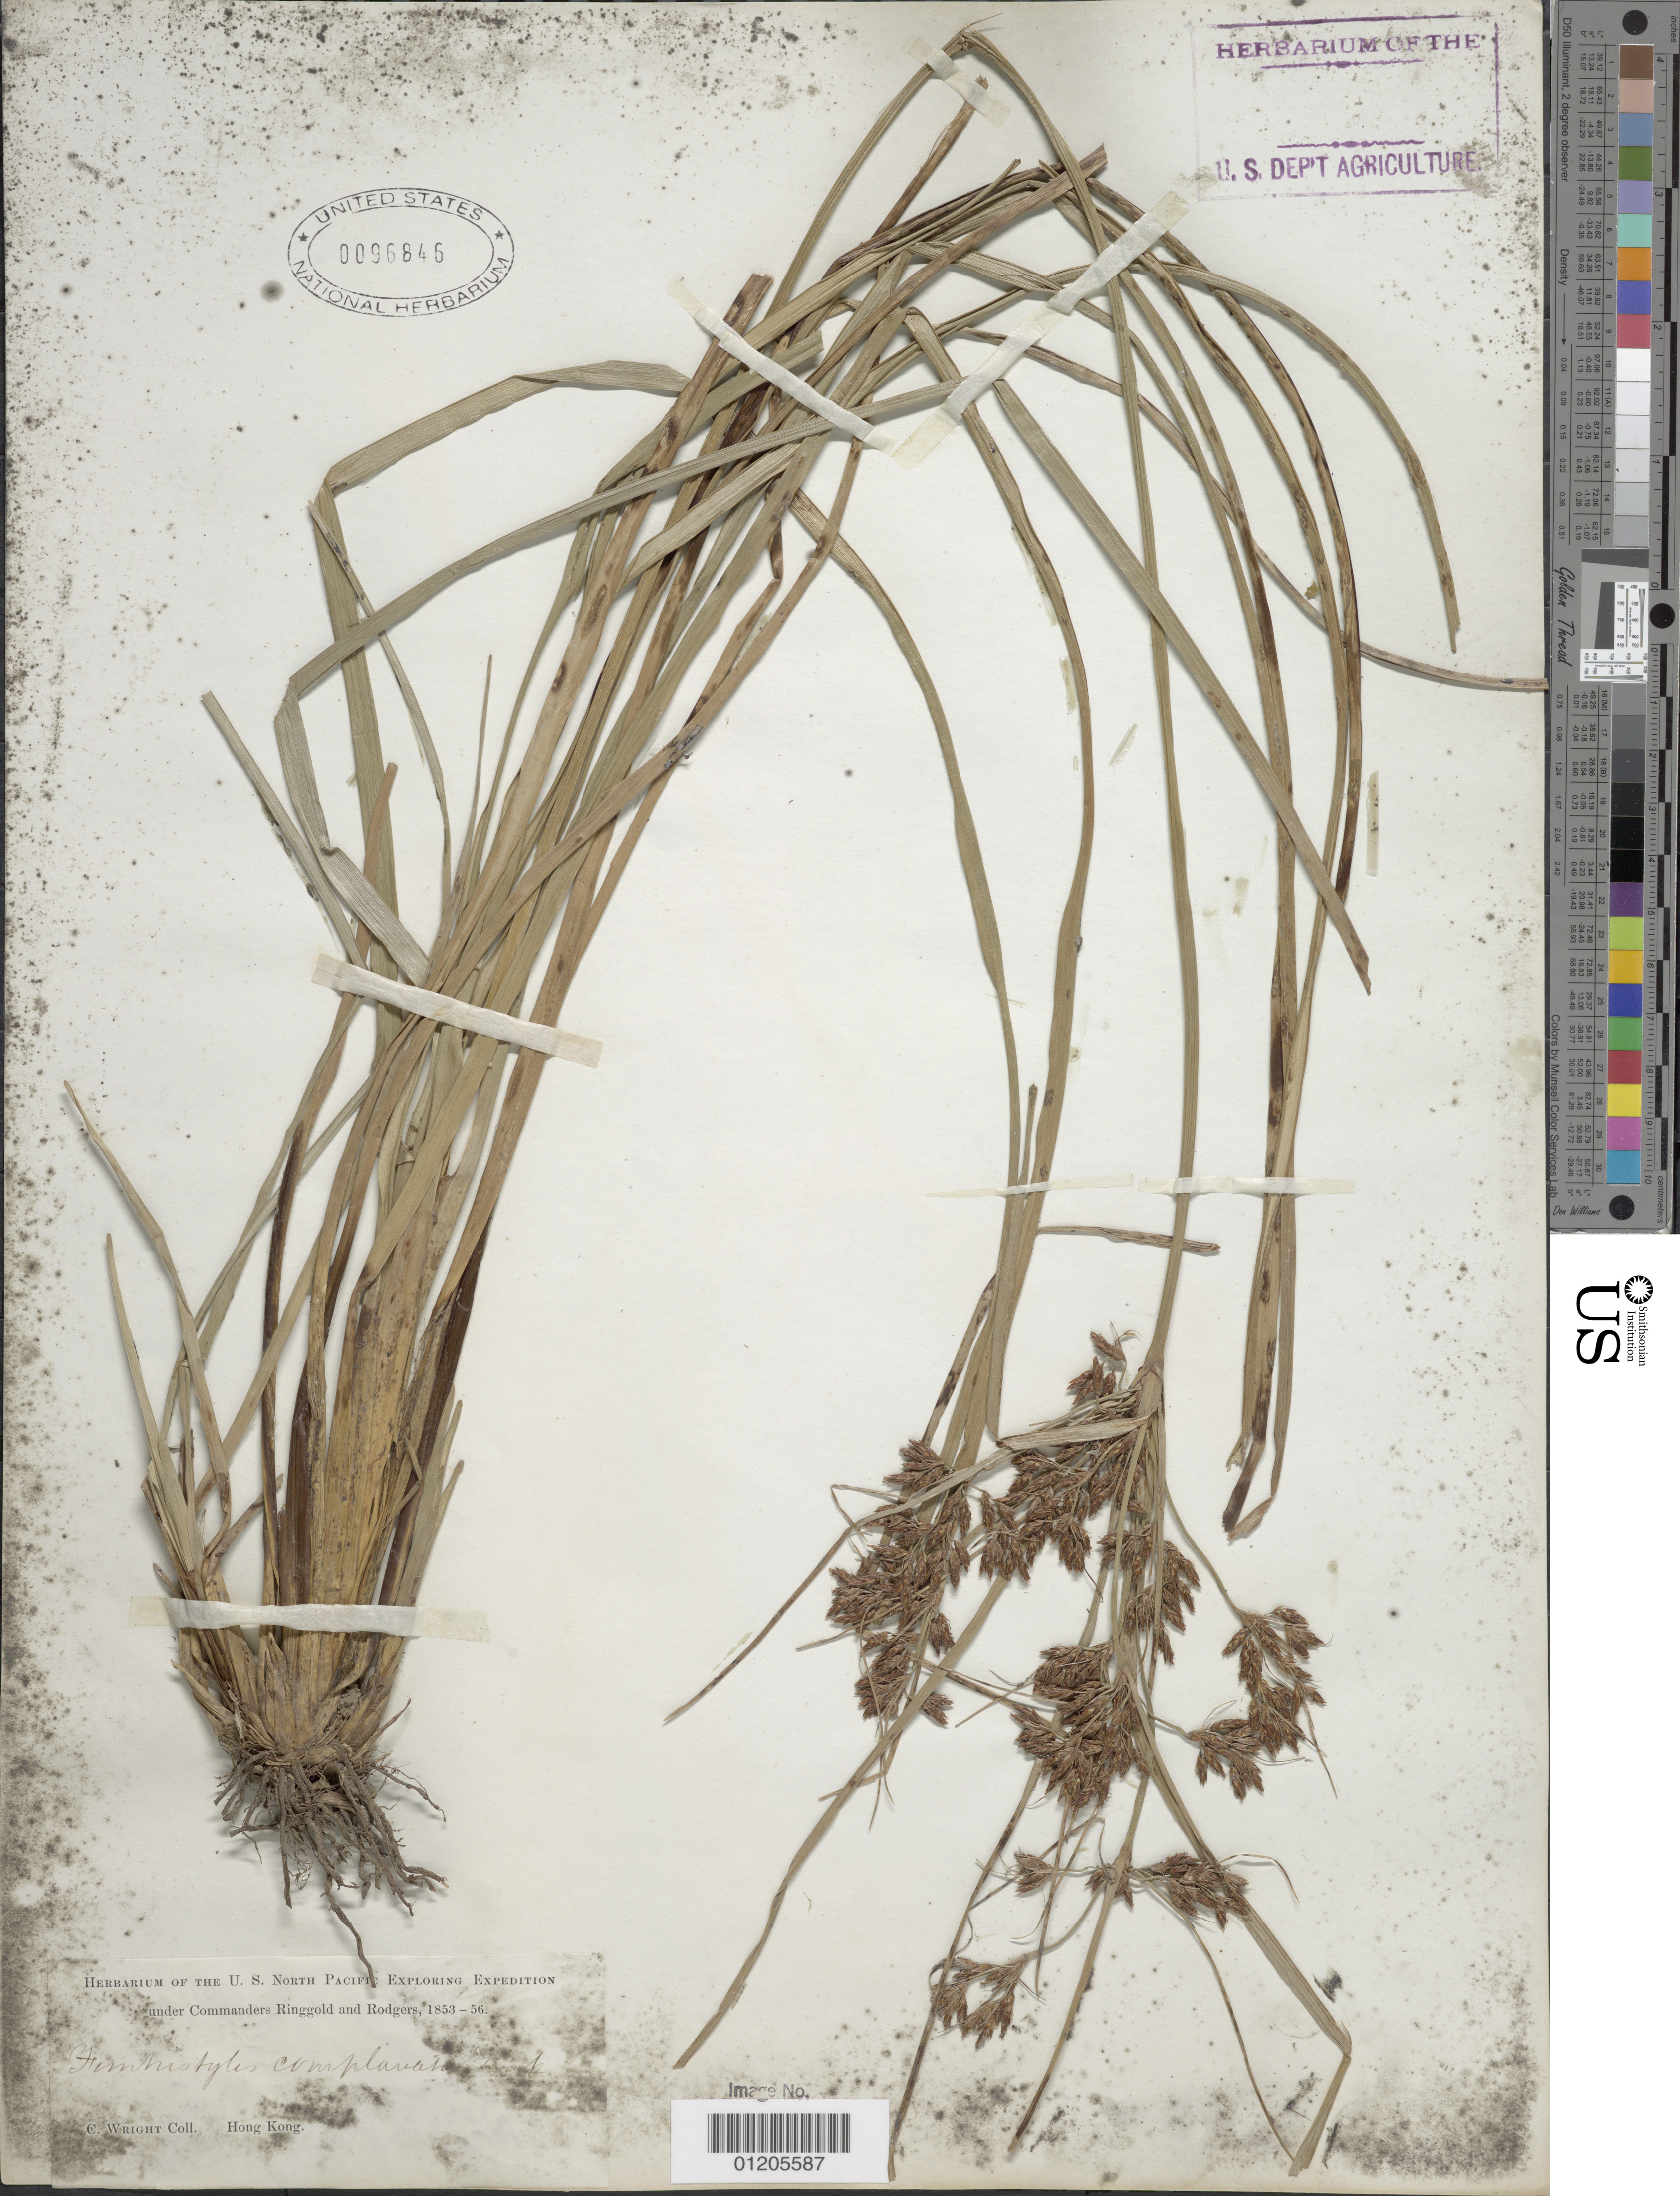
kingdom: Plantae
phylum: Tracheophyta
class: Liliopsida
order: Poales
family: Cyperaceae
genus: Fimbristylis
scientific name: Fimbristylis complanata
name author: (Retz.) Link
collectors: C. Wright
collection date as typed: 1853 to -- -- 1856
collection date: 1853/1856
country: China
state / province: Hong Kong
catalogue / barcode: US 96846